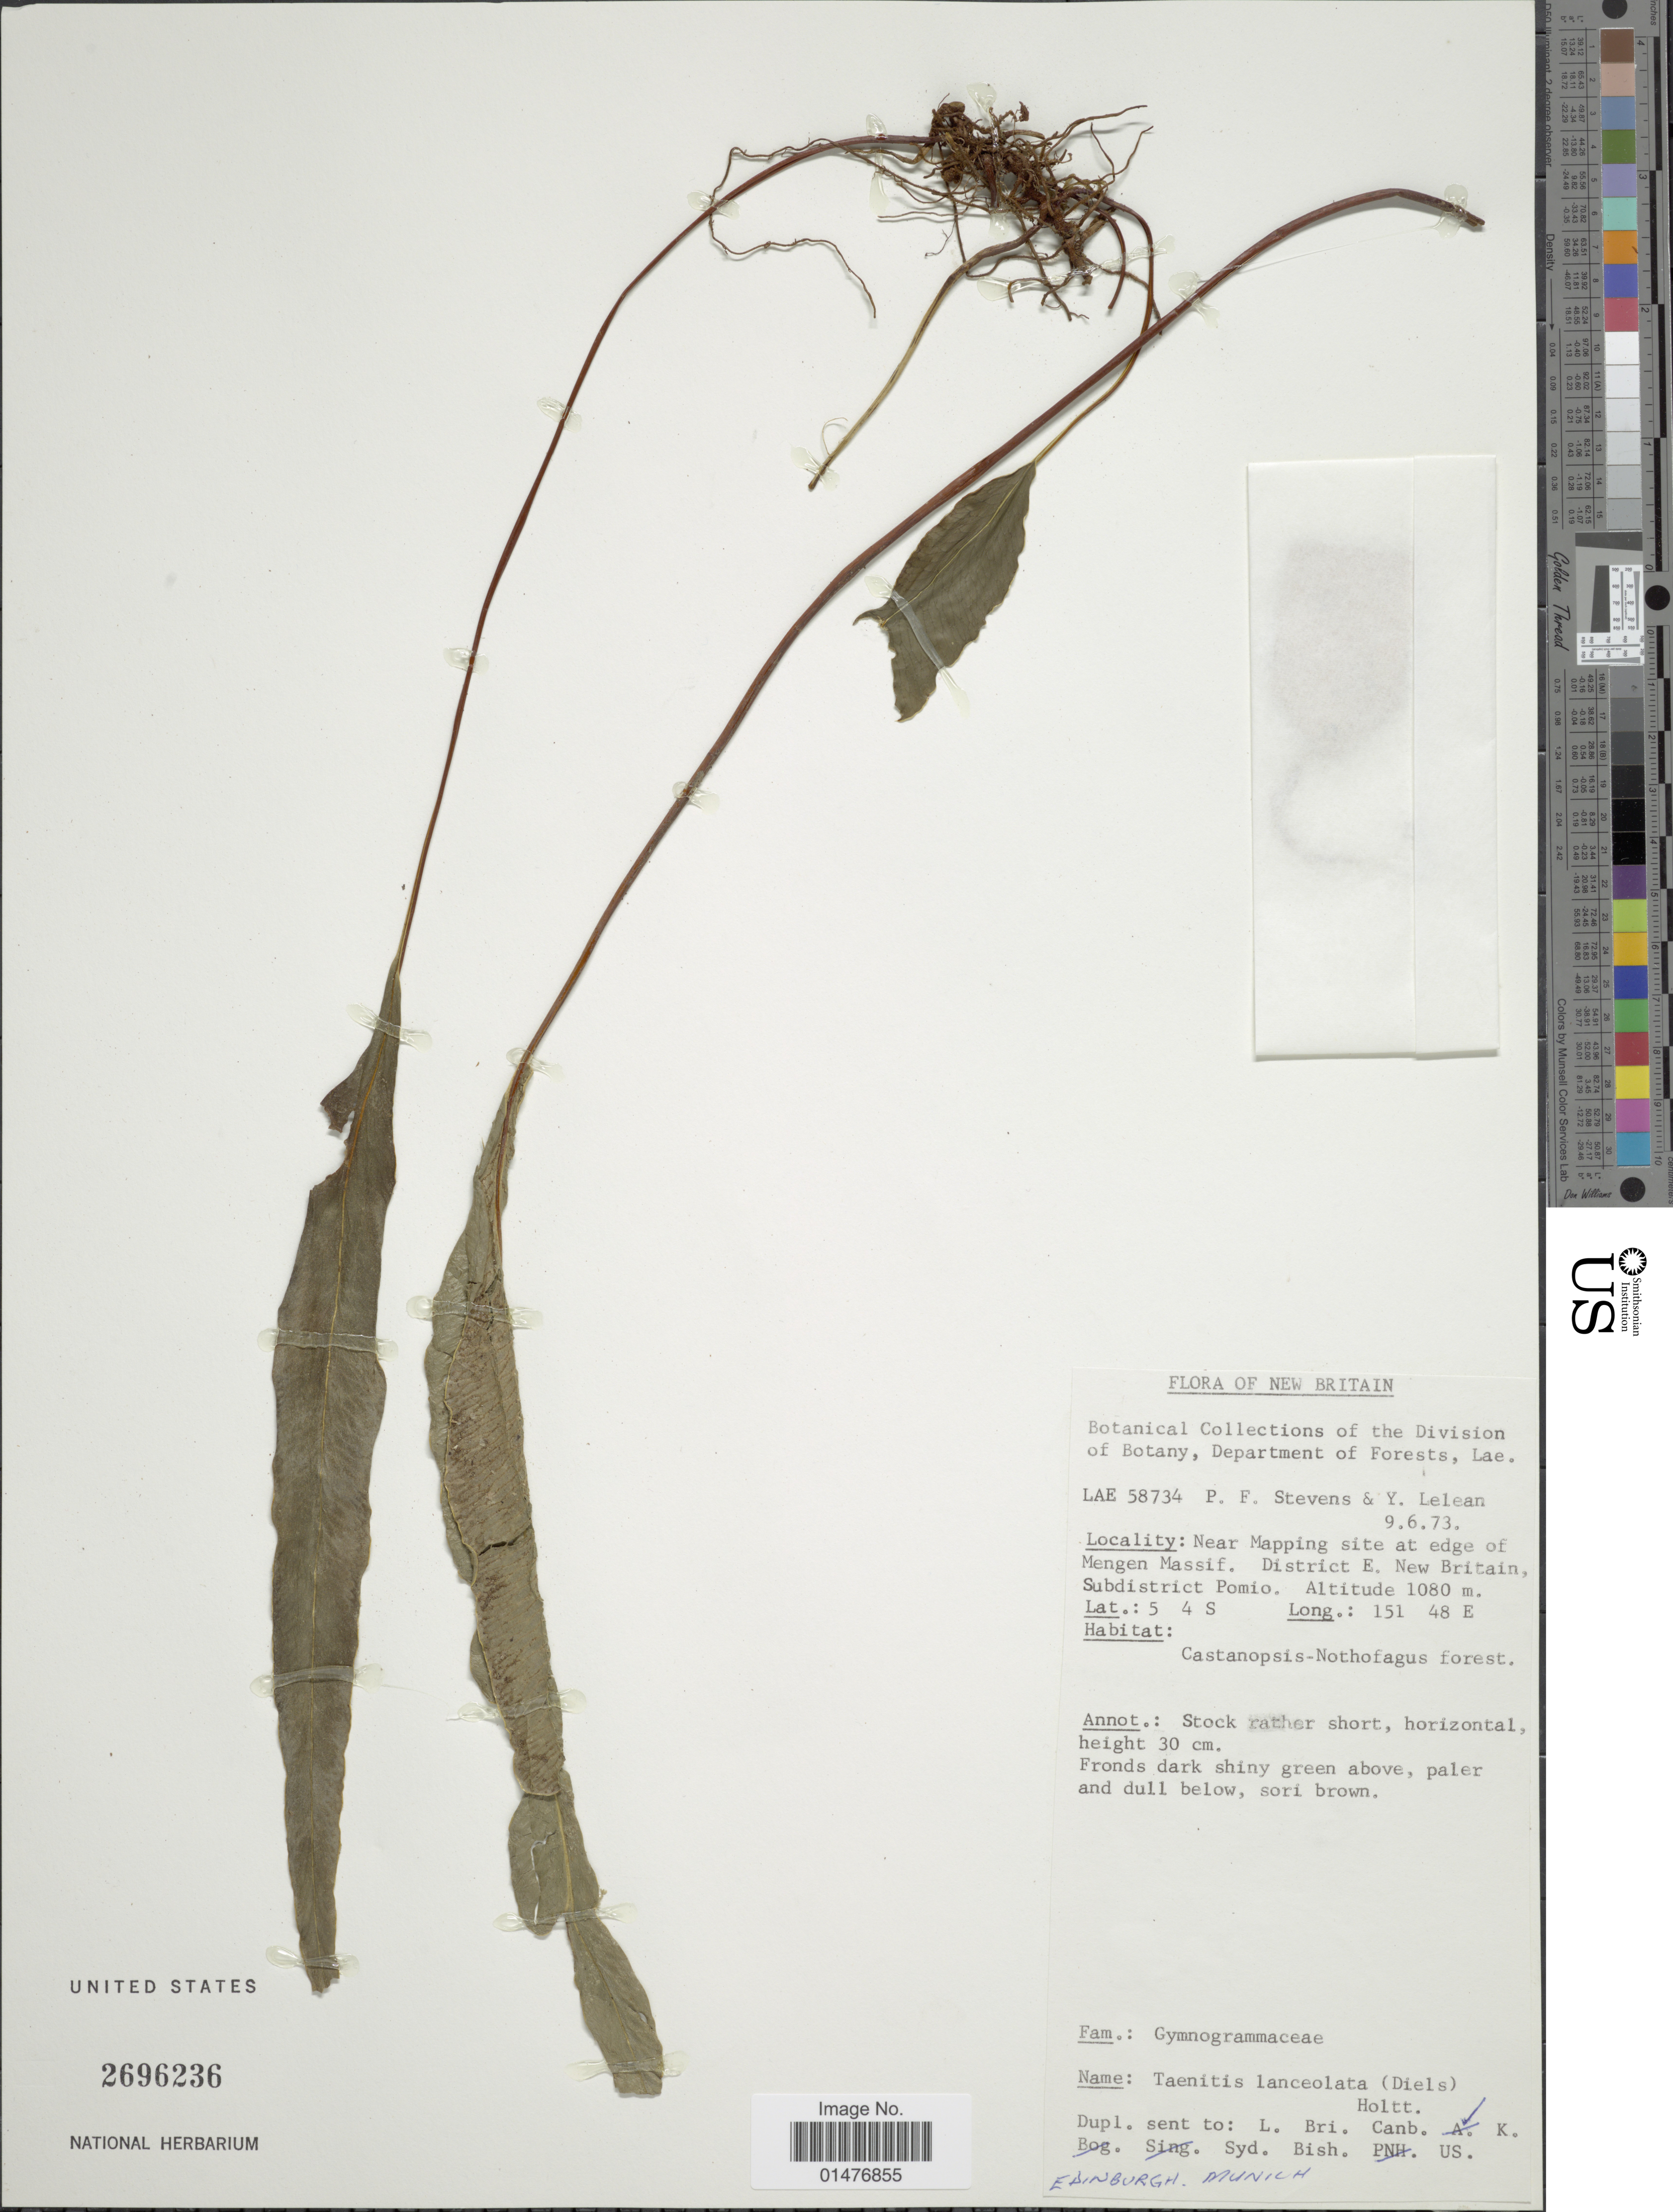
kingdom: Plantae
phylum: Tracheophyta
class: Polypodiopsida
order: Polypodiales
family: Pteridaceae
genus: Taenitis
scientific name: Taenitis lanceolata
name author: (Diels) Holttum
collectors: P. F. Stevens & Y. Lelean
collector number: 58734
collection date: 1973-06-09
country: Papua New Guinea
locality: Near Mapping site at edge of Mengen Massif. District E. New Britain, subdistrict Pomio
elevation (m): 1080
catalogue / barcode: US 2696236